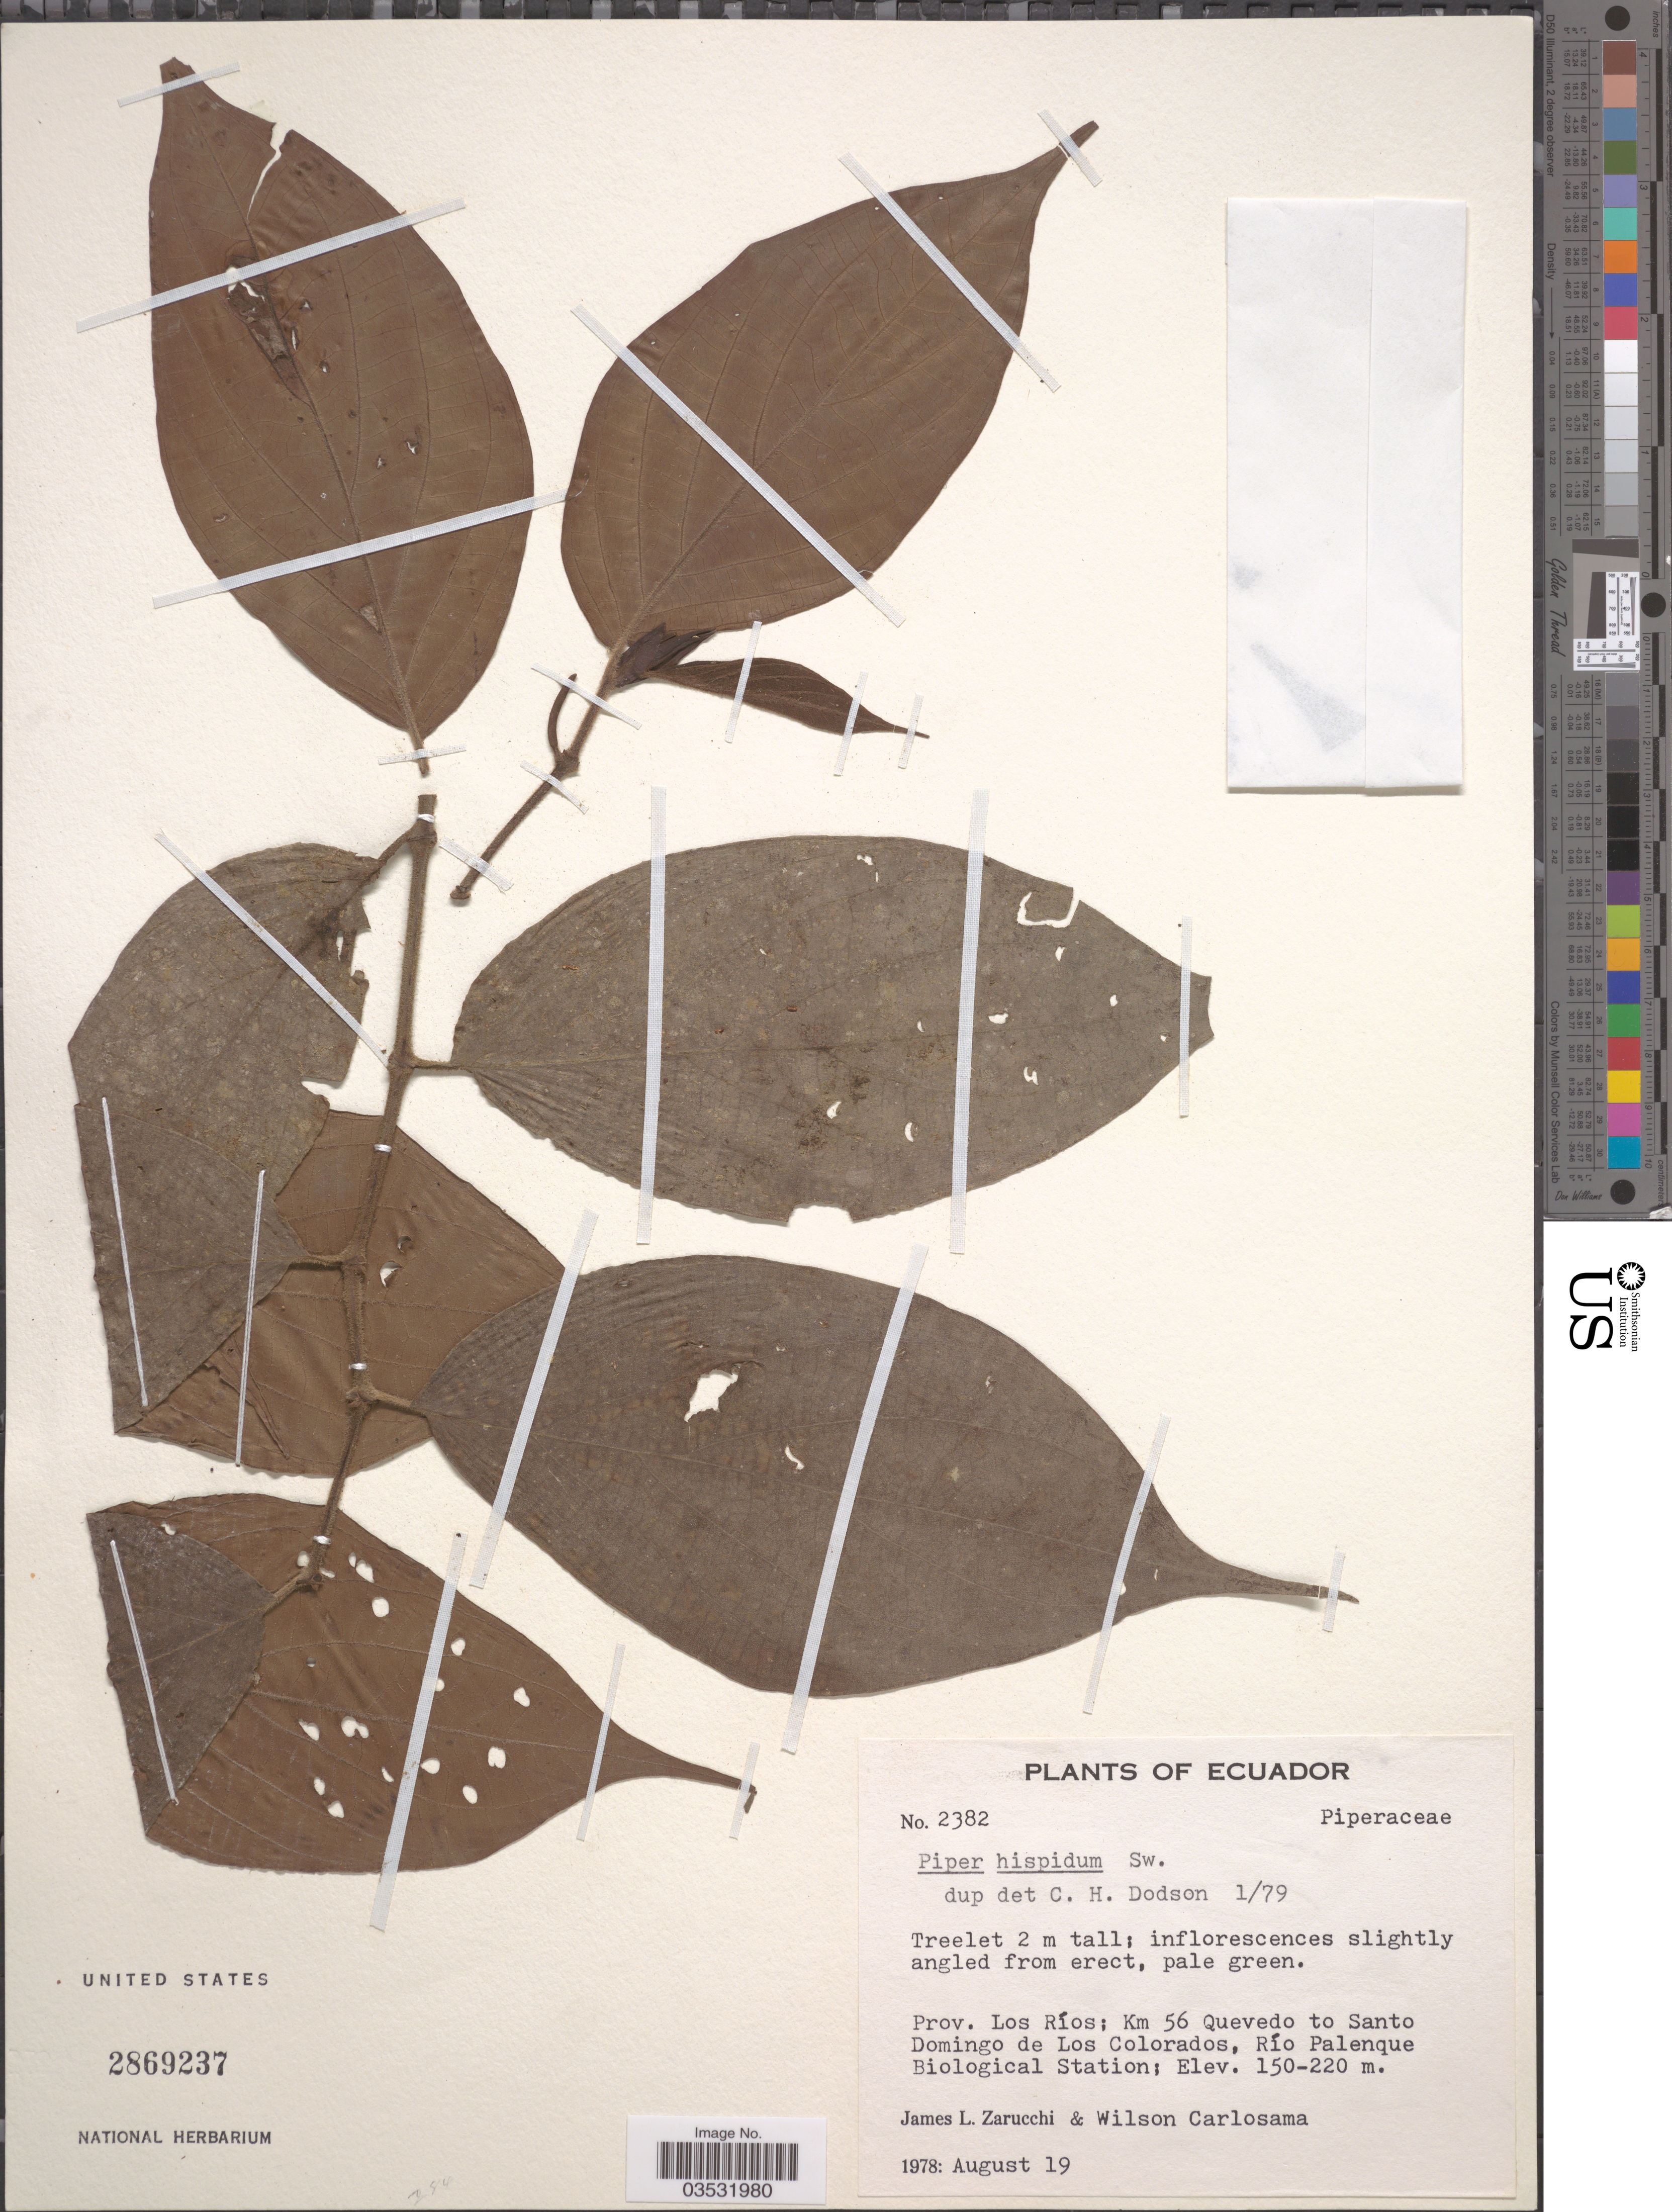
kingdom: Plantae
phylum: Tracheophyta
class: Magnoliopsida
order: Piperales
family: Piperaceae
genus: Piper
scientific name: Piper hispidum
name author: Sw.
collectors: J. L. Zarucchi & W. Carlosama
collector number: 2382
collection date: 1978-08-19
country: Ecuador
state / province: Los Ríos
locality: Km 56 Quevedo to Santo Domingo de Los Colorados, Río Palenque Biological Station.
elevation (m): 150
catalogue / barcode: US 2869237